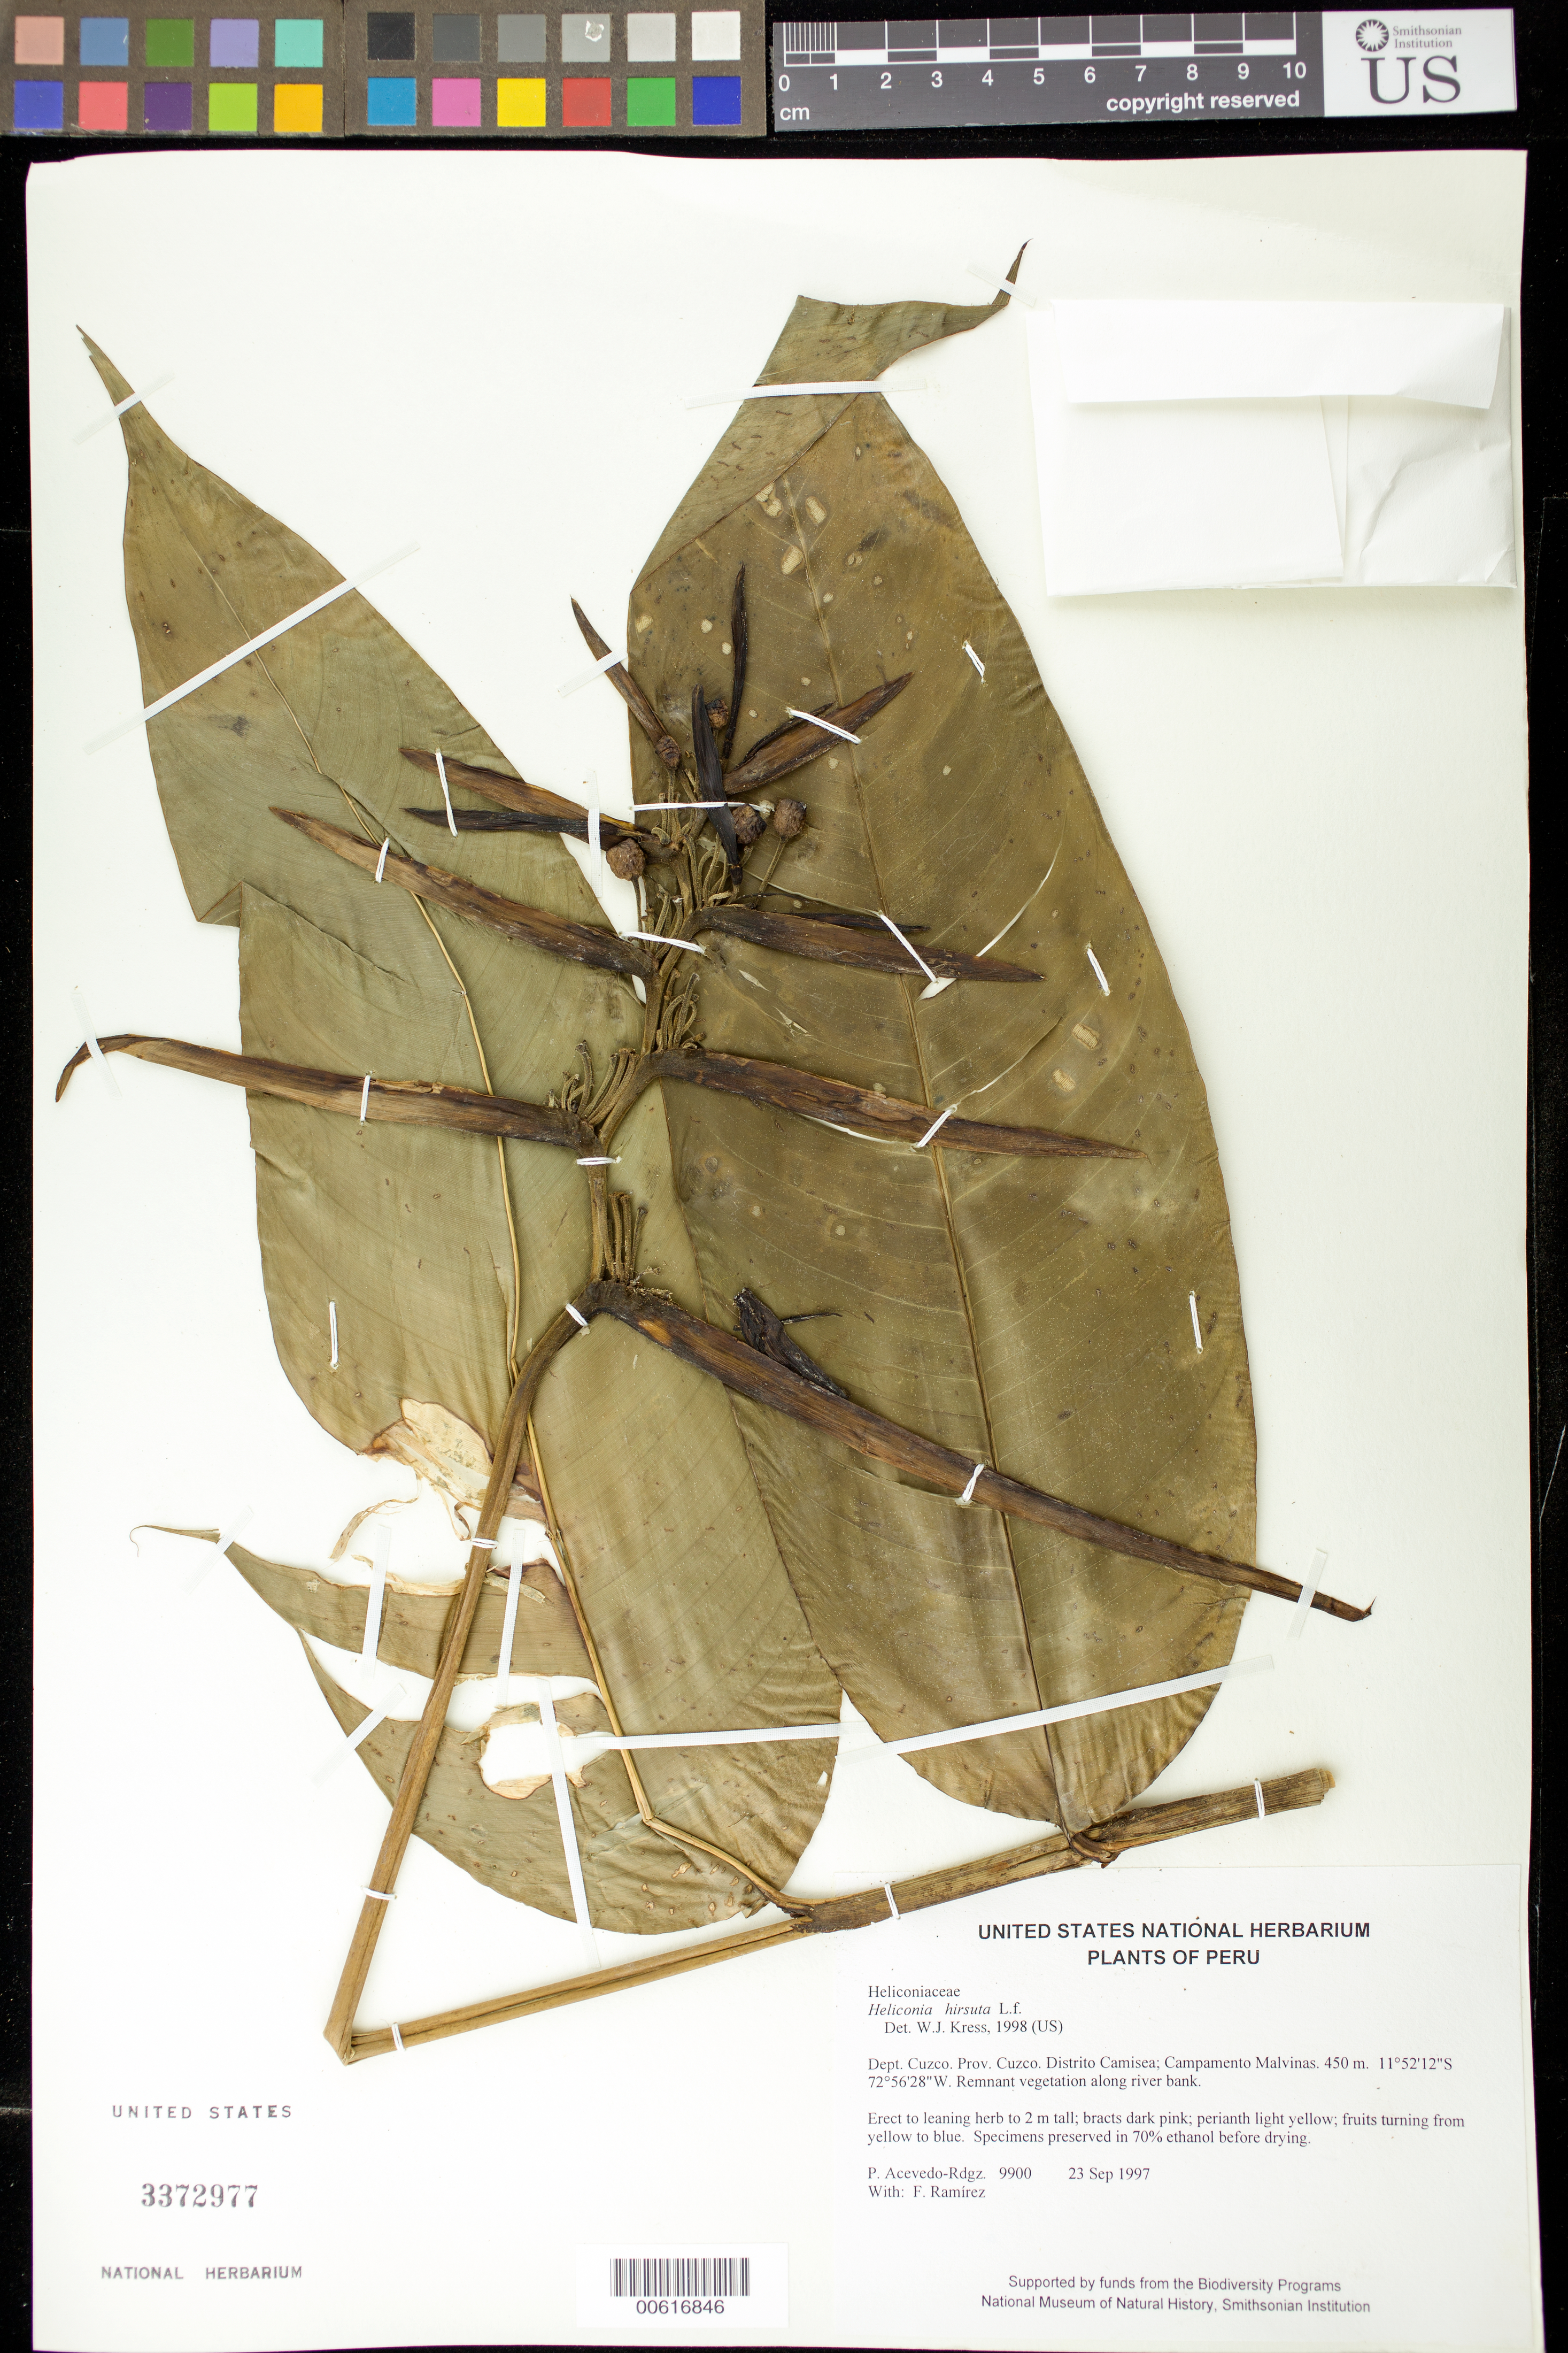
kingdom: Plantae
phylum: Tracheophyta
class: Liliopsida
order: Zingiberales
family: Heliconiaceae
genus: Heliconia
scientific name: Heliconia hirsuta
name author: L. f.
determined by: Kress, W. J., (US), Smithsonian Institution - National Museum of Natural History (UNITED STATES)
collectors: P. Acevedo-Rodr. & F. Ramirez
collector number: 9900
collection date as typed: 23 Sep 1997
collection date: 1997-09-23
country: Peru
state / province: Cusco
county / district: Cusco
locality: Distrito Camisea; Campamento Malvinas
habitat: Remnant vegetation along river bank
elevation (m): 450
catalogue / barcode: US 3372977